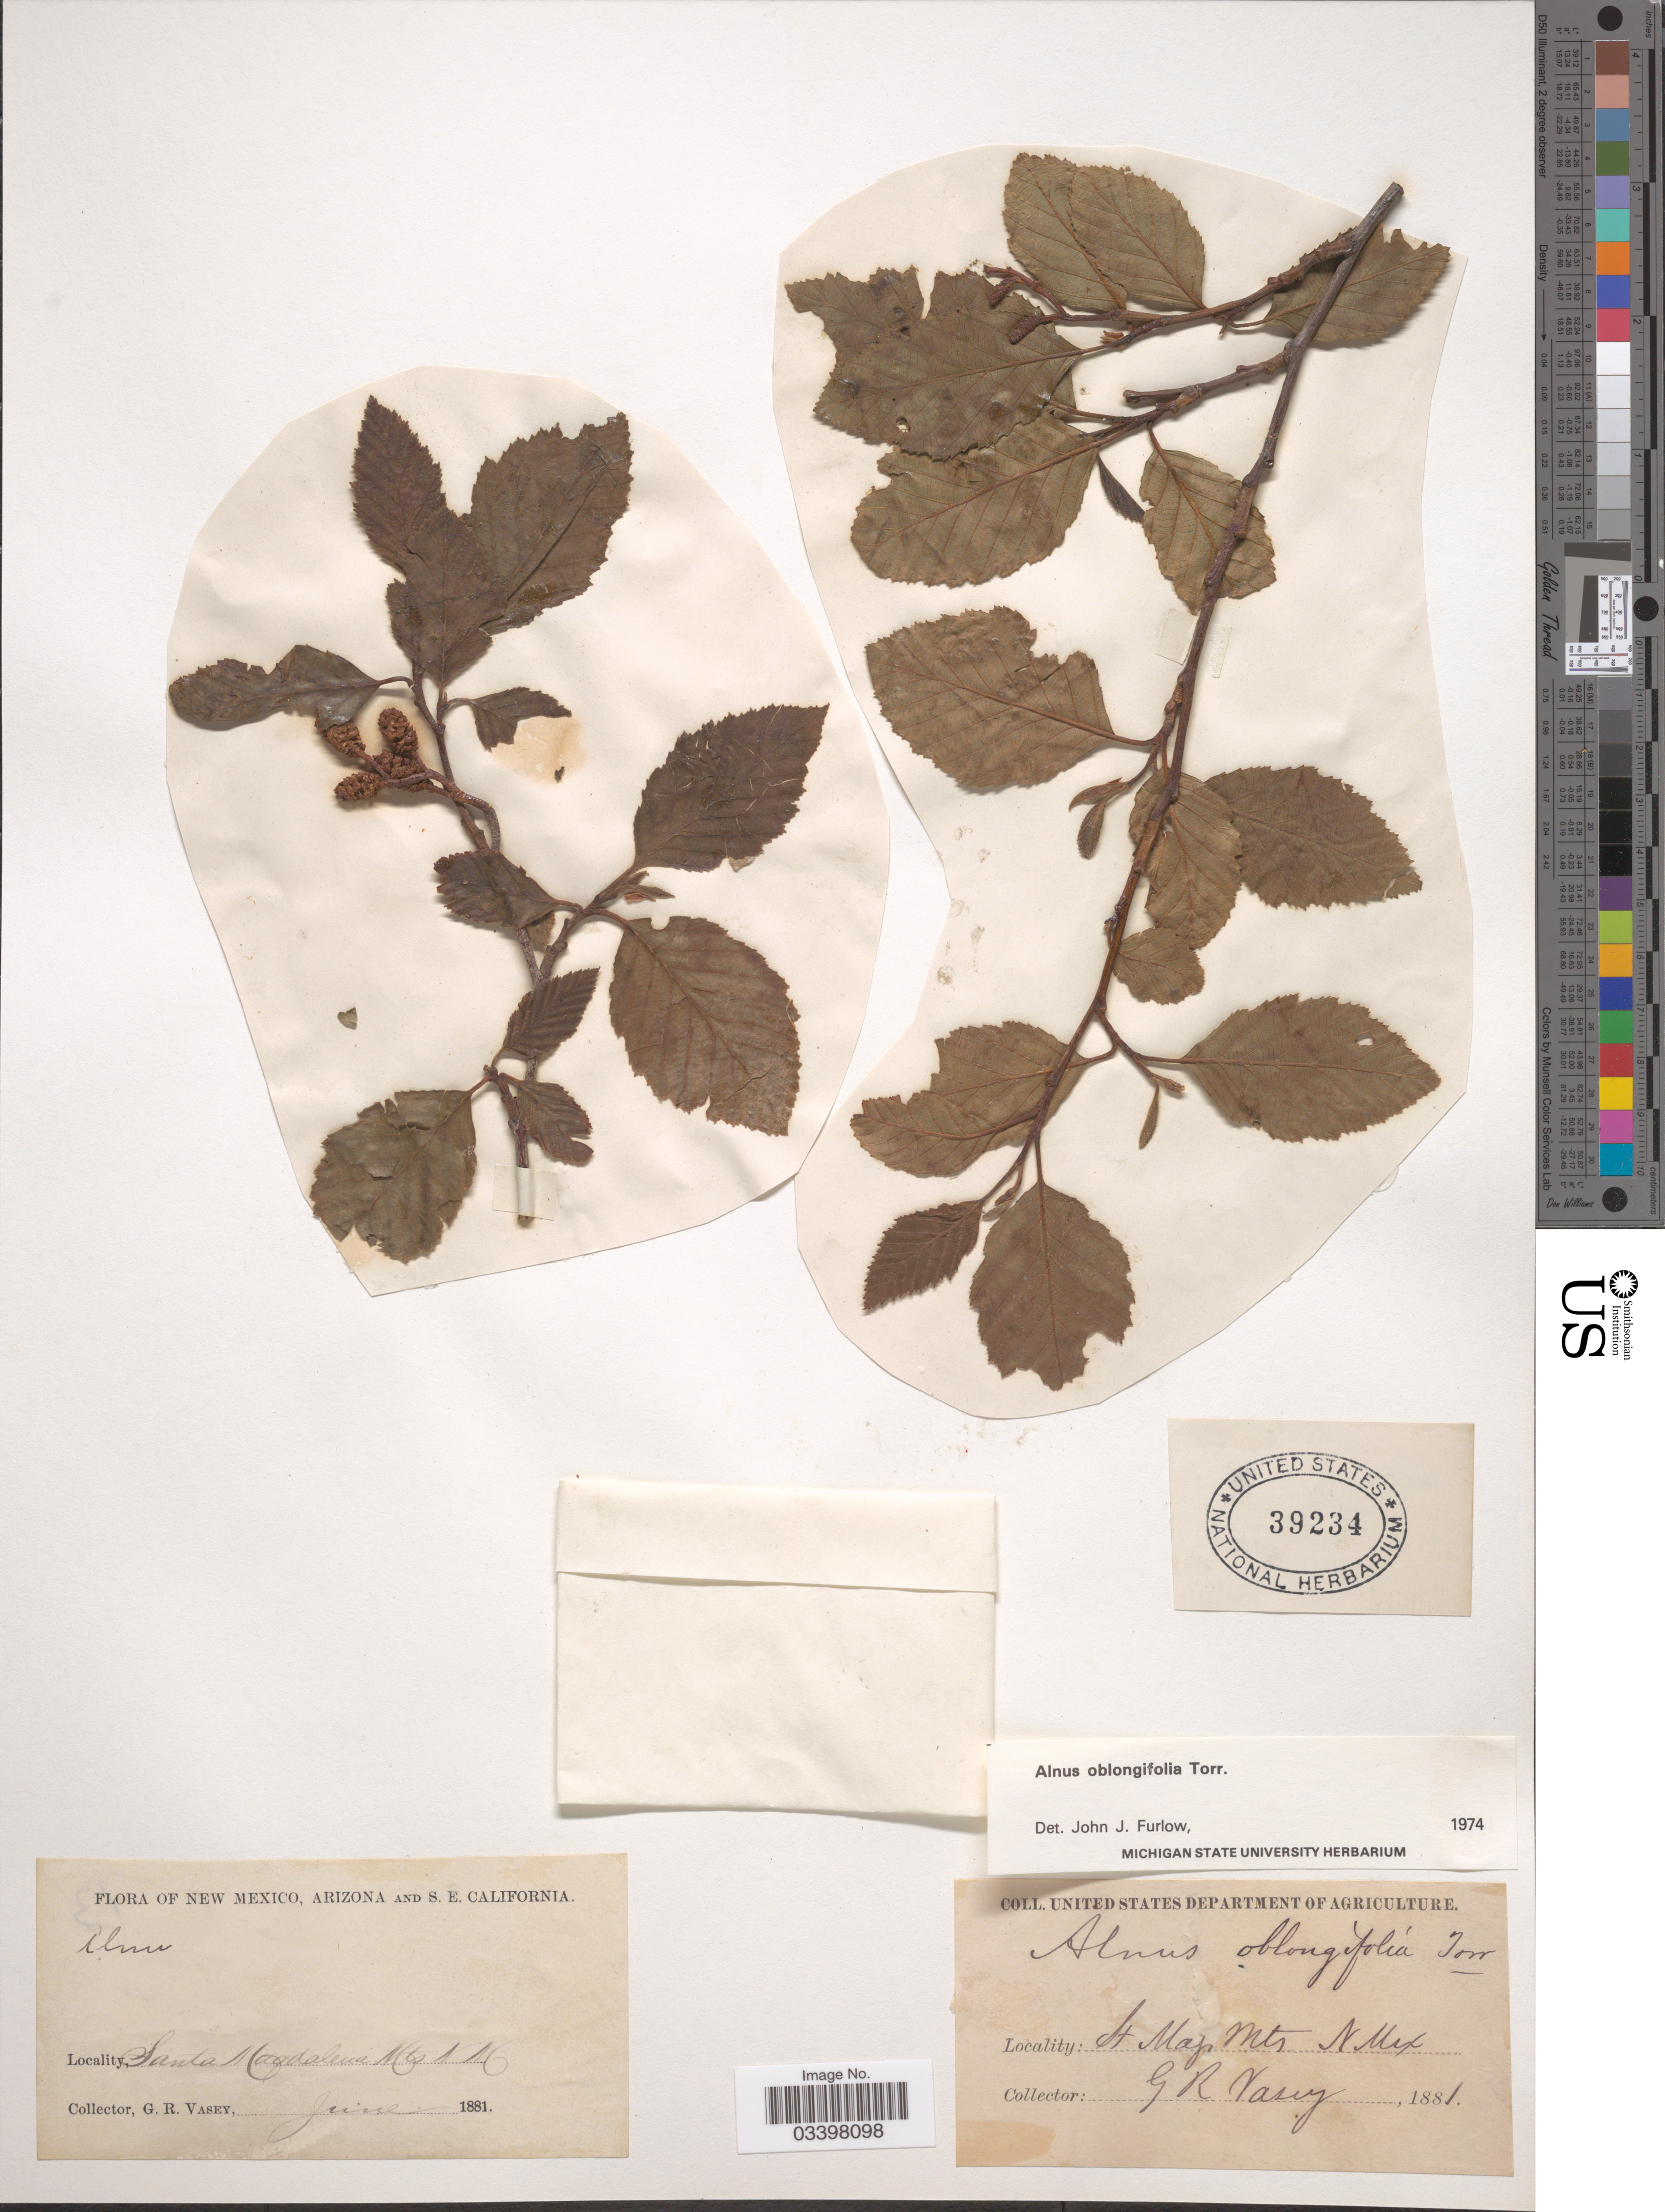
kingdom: Plantae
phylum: Tracheophyta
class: Magnoliopsida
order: Fagales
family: Betulaceae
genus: Alnus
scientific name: Alnus oblongifolia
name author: Torr. in Emory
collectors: G. R. Vasey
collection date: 1881-06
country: United States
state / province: New Mexico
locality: Santa Magdalena Mts.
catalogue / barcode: US 39234